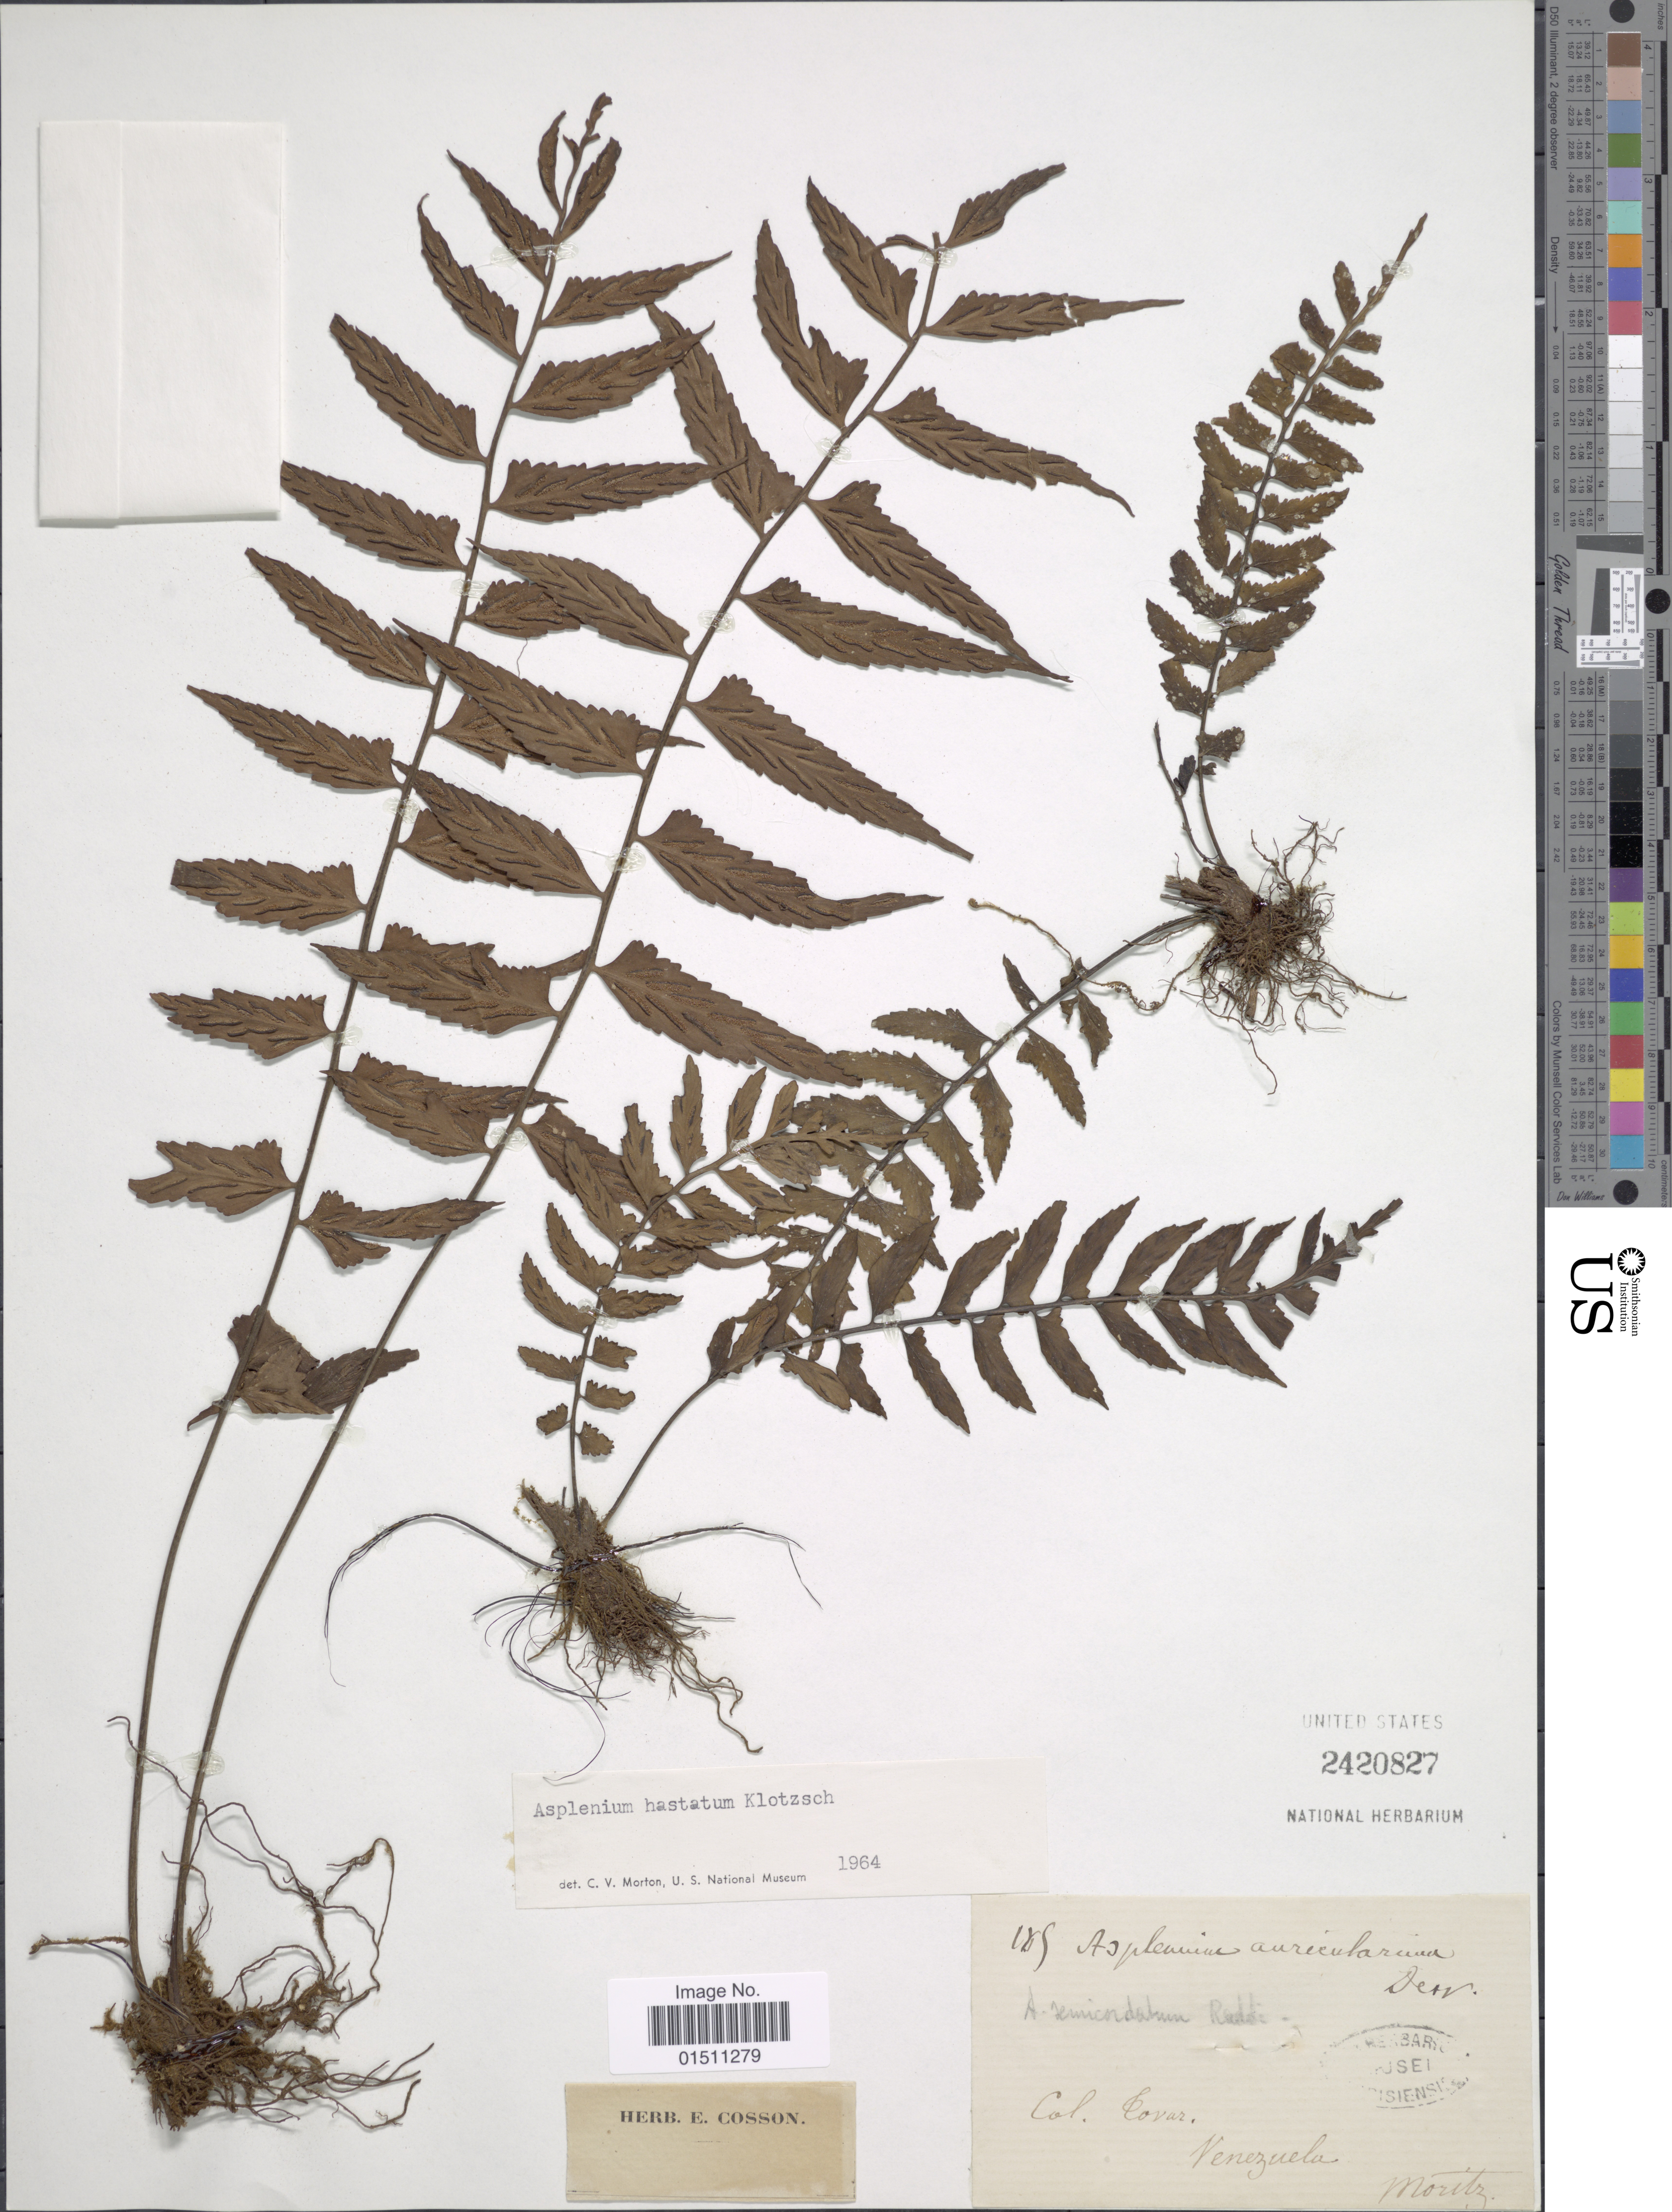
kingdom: Plantae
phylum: Tracheophyta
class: Polypodiopsida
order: Polypodiales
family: Aspleniaceae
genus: Asplenium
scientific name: Asplenium hastatum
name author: Klotzsch ex Kunze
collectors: Moritz, --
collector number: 145*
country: Venezuela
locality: Venezuela, Colonia Tovar.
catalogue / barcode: US 2420827